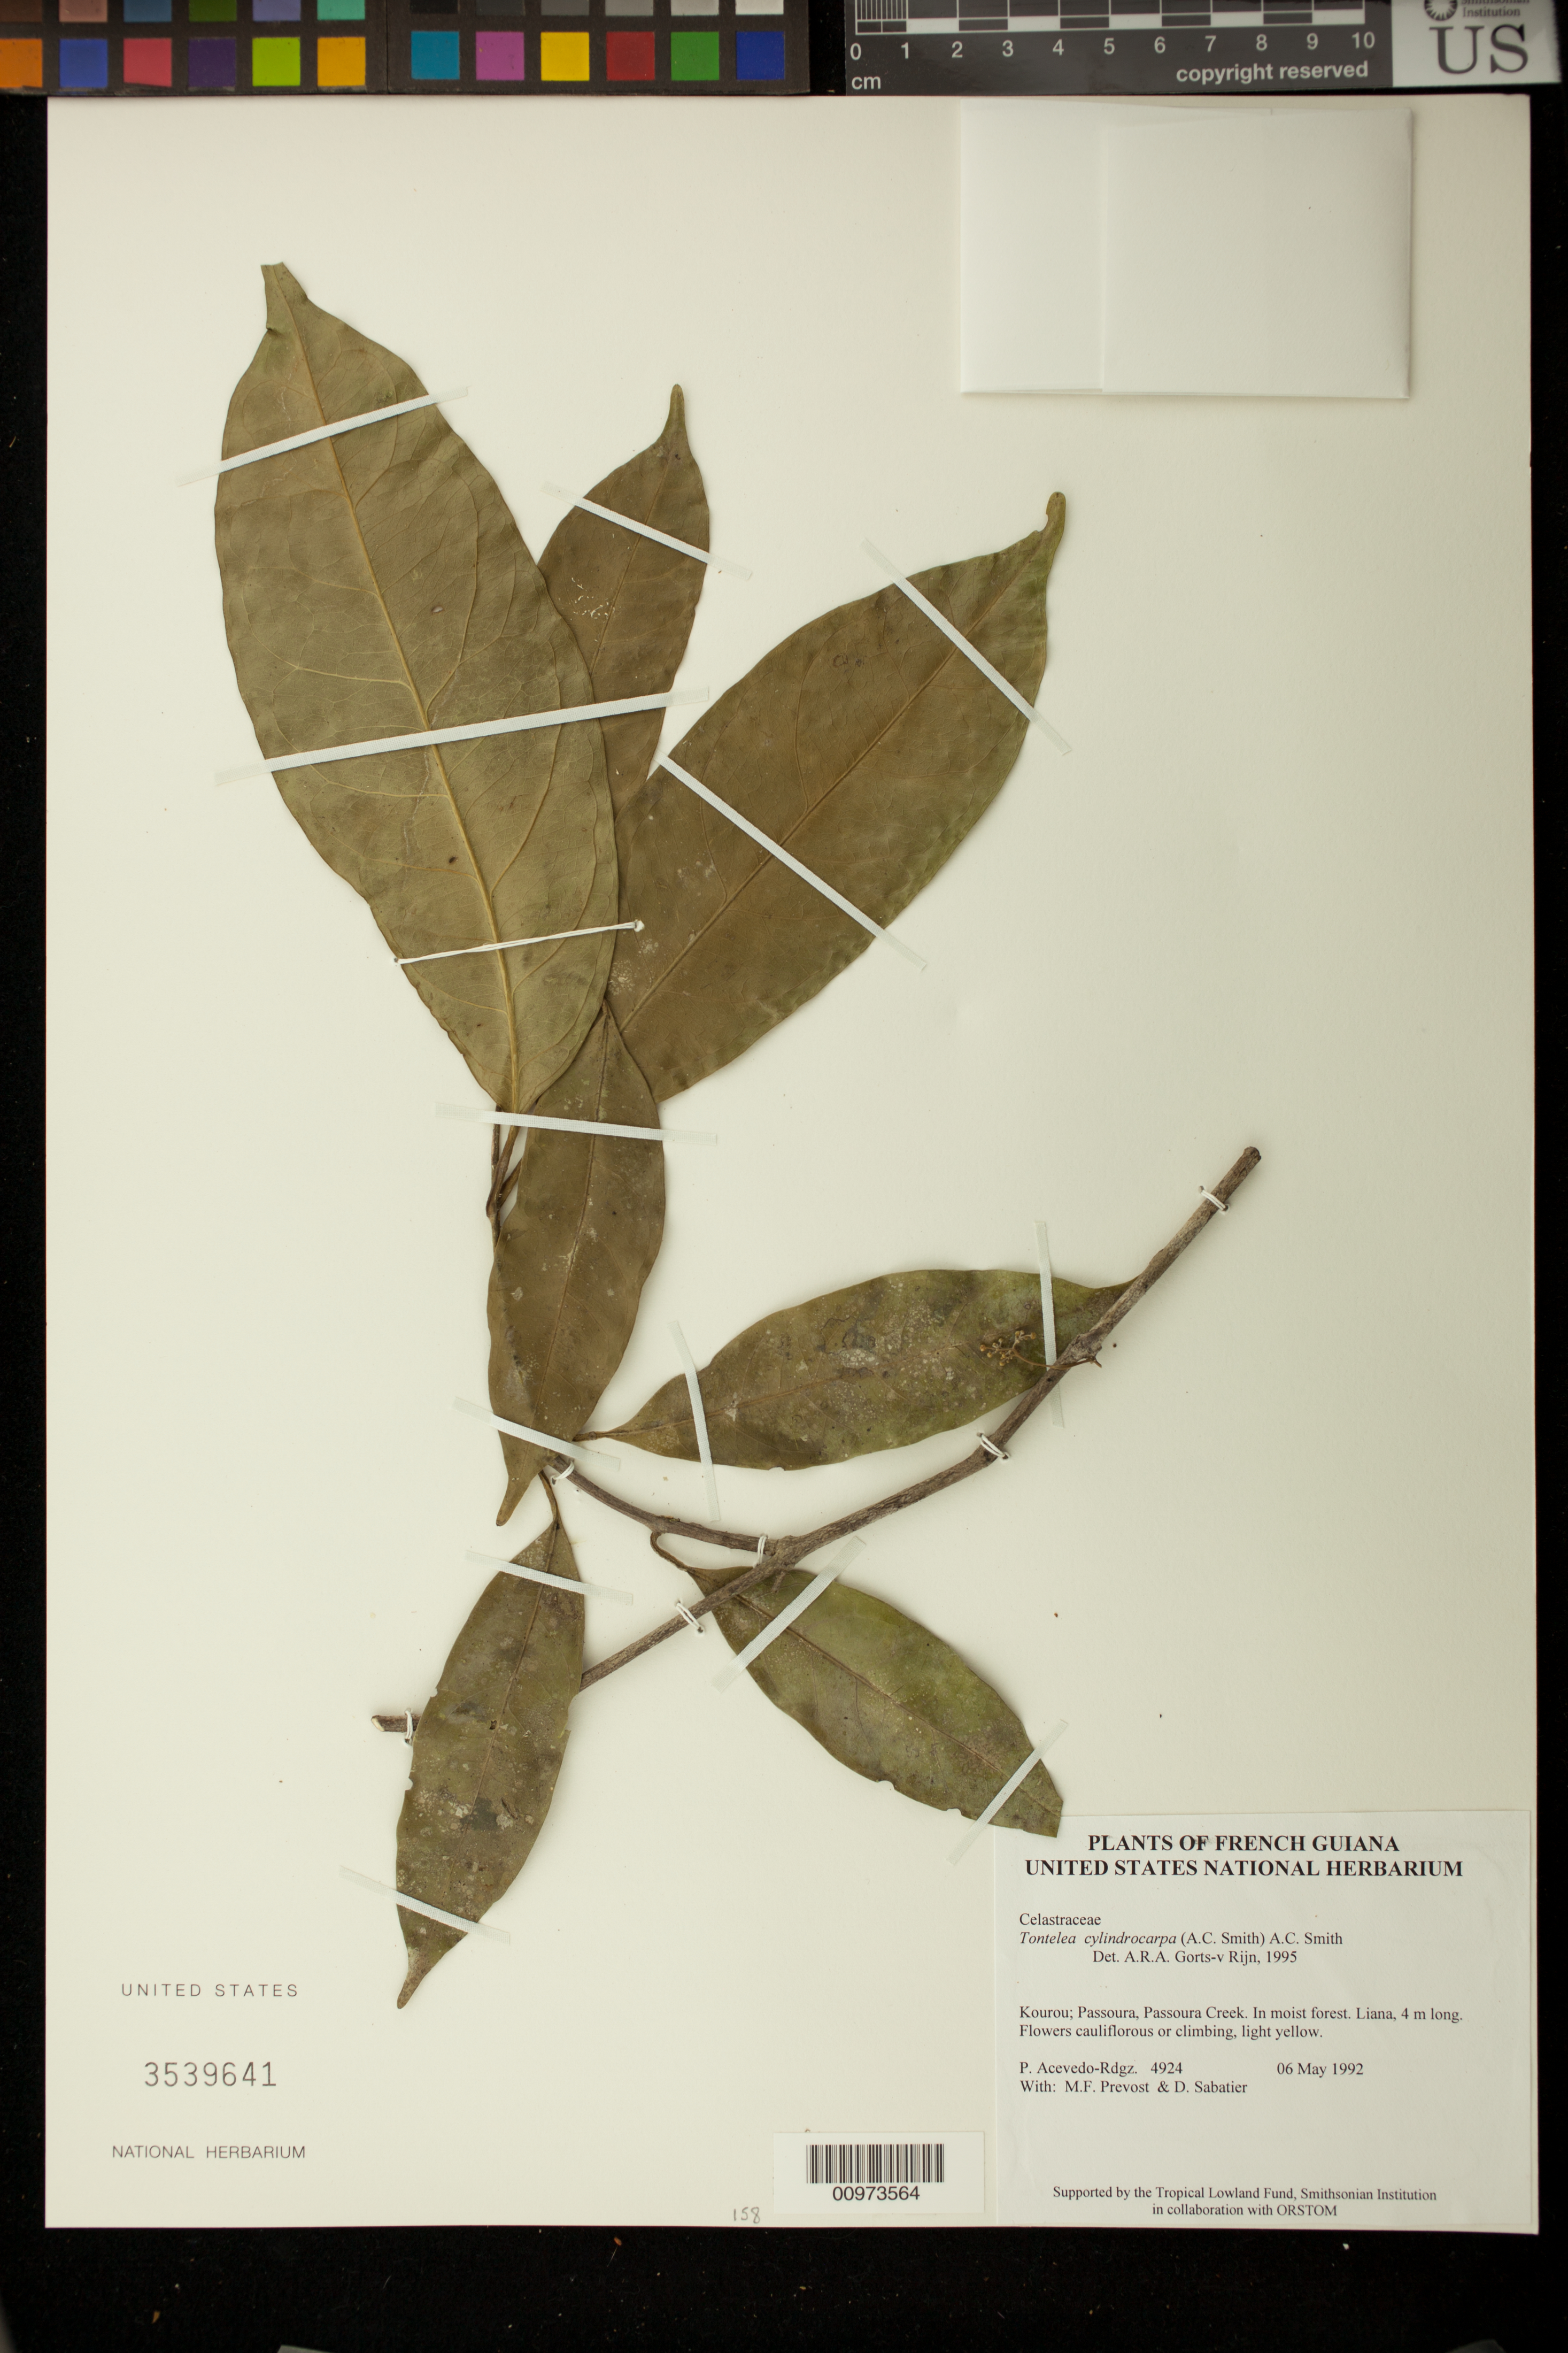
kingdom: Plantae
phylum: Tracheophyta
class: Magnoliopsida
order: Celastrales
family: Celastraceae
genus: Tontelea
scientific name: Tontelea cylindrocarpa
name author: (A.C. Sm.) A.C. Sm.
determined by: Görts-van Rijn, A. R. A.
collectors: P. Acevedo-Rodr., M.-F. Prévost & D. Sabatier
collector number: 4924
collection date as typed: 06 May 1992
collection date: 1992-05-06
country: French Guiana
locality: Kourou; Passoura, Passoura Creek.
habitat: In moist forest.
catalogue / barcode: US 3539641